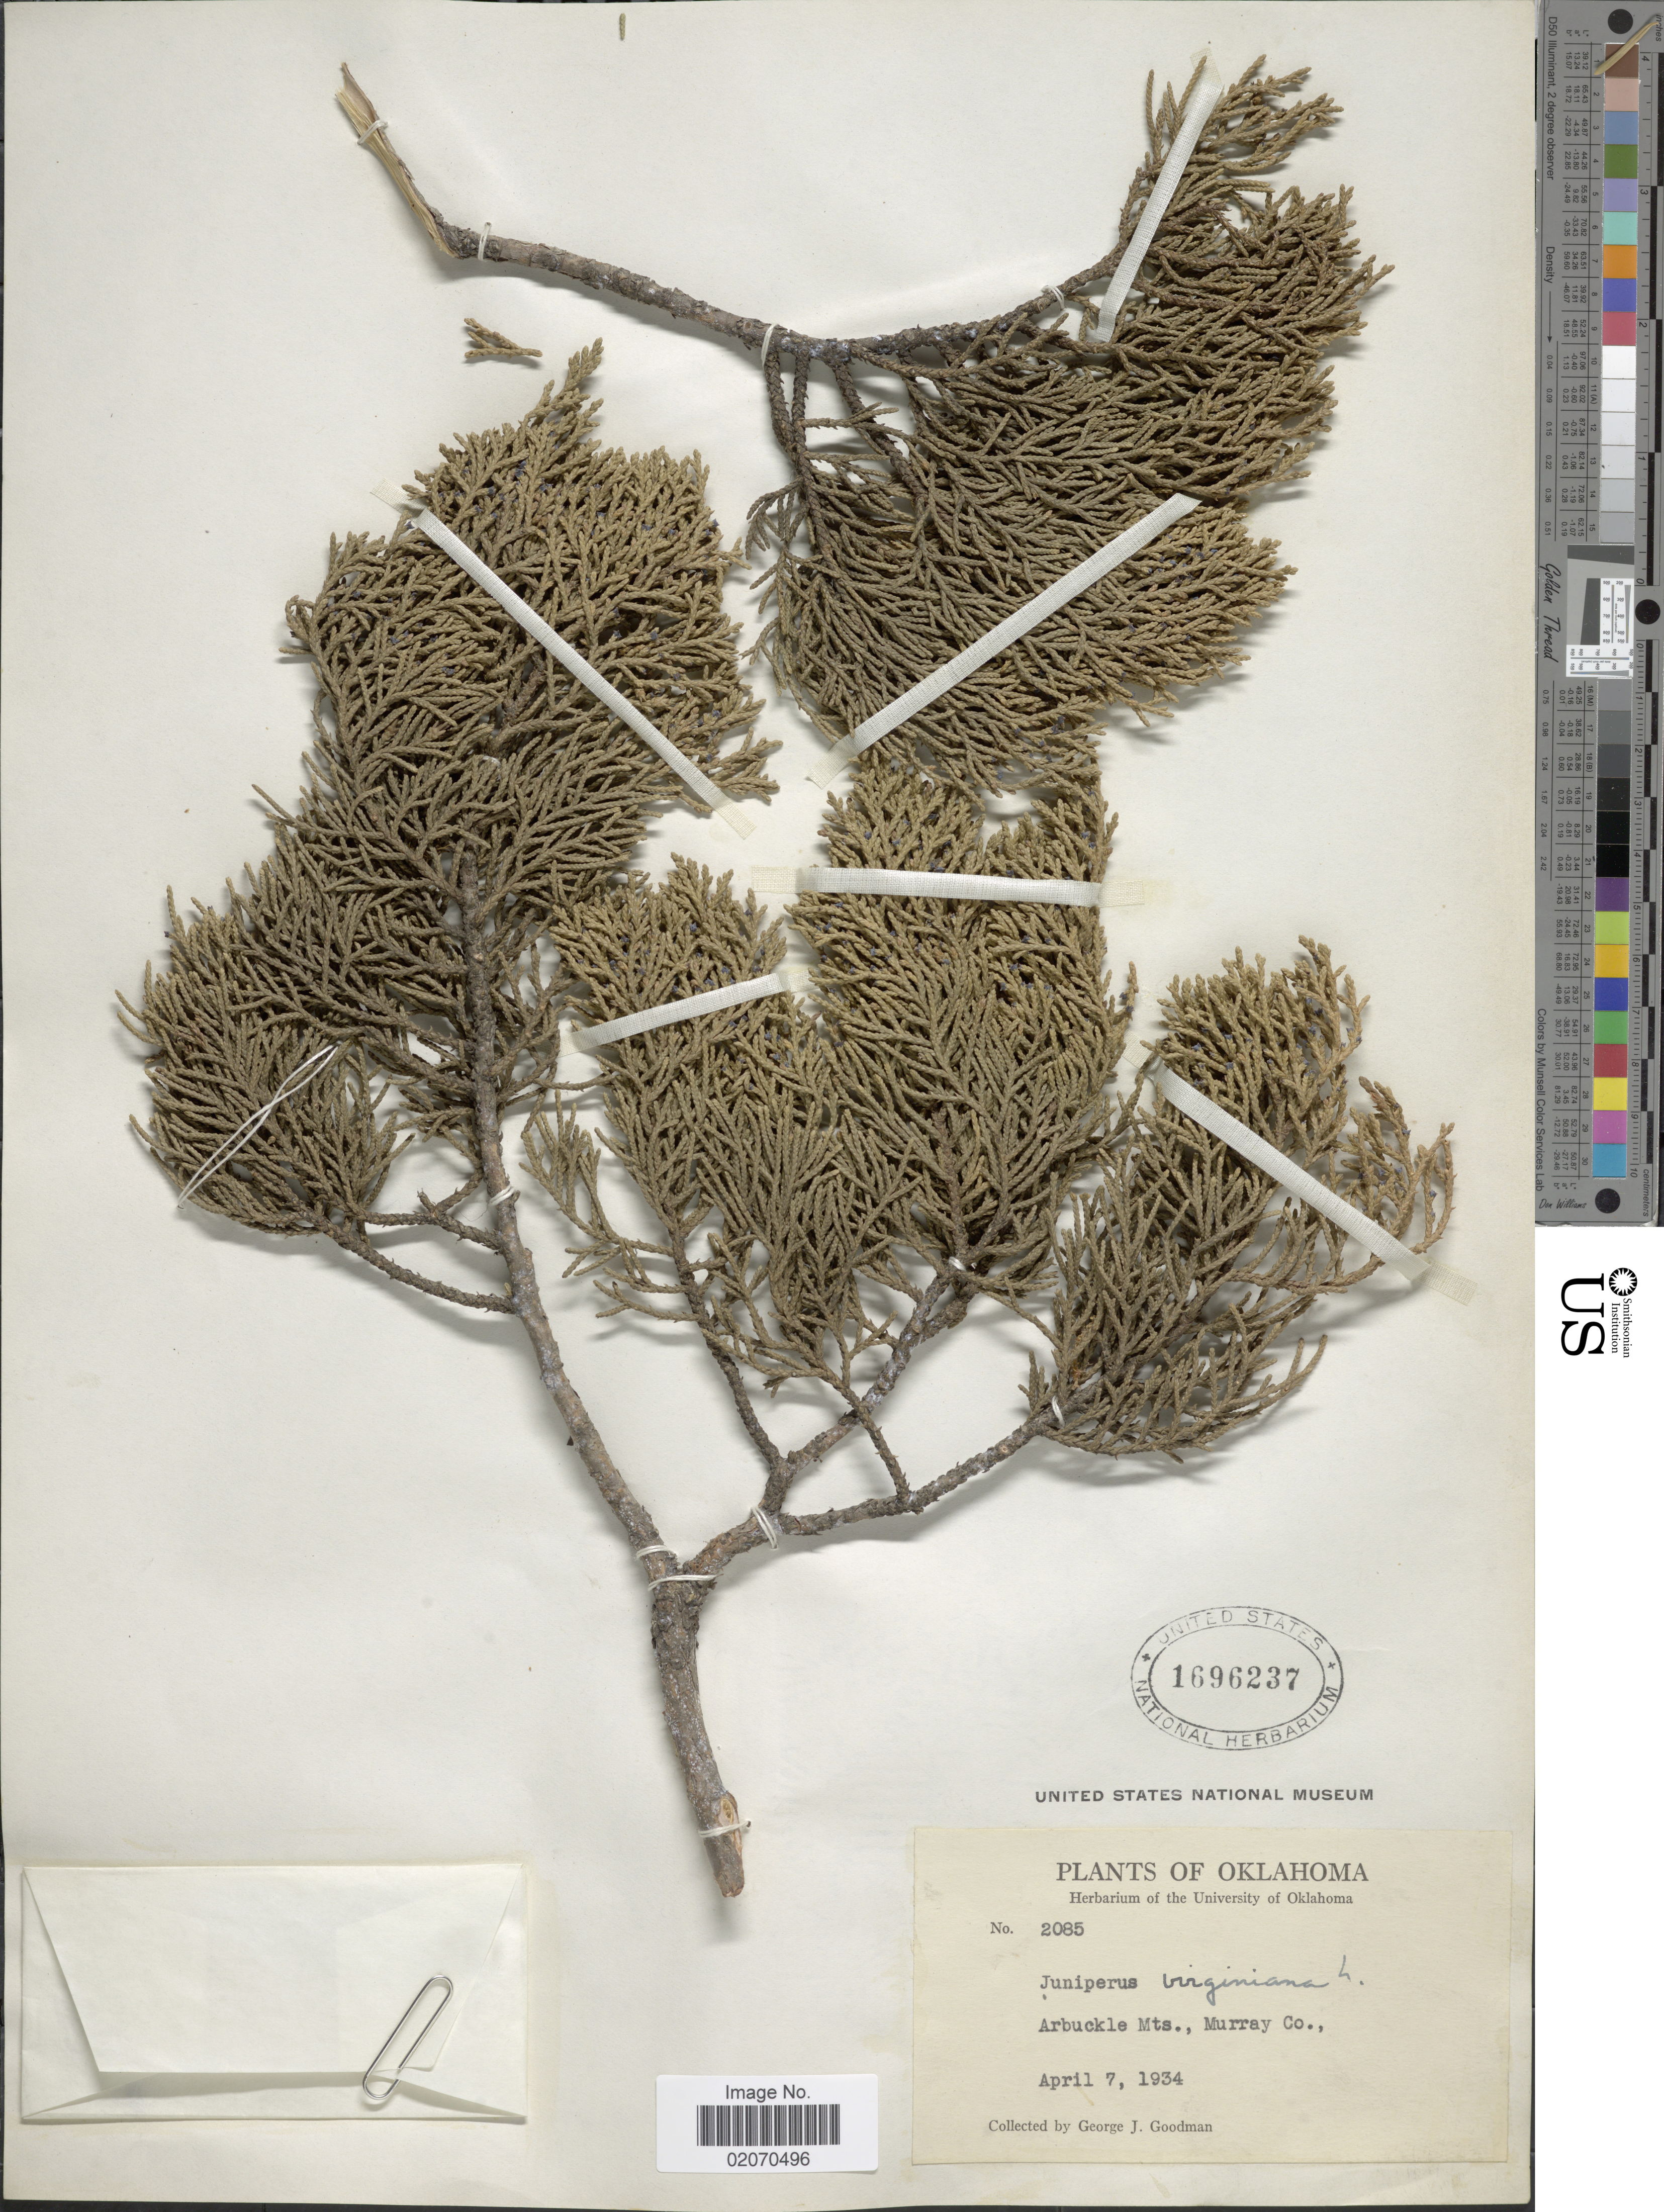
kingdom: Plantae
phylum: Tracheophyta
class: Pinopsida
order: Pinales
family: Cupressaceae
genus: Juniperus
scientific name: Juniperus ashei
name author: J. Buchholz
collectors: G. J. Goodman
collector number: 2085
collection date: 1934-04-07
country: United States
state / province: Oklahoma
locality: Arbuckle Mts., Murray Co.,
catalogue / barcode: US 1696237